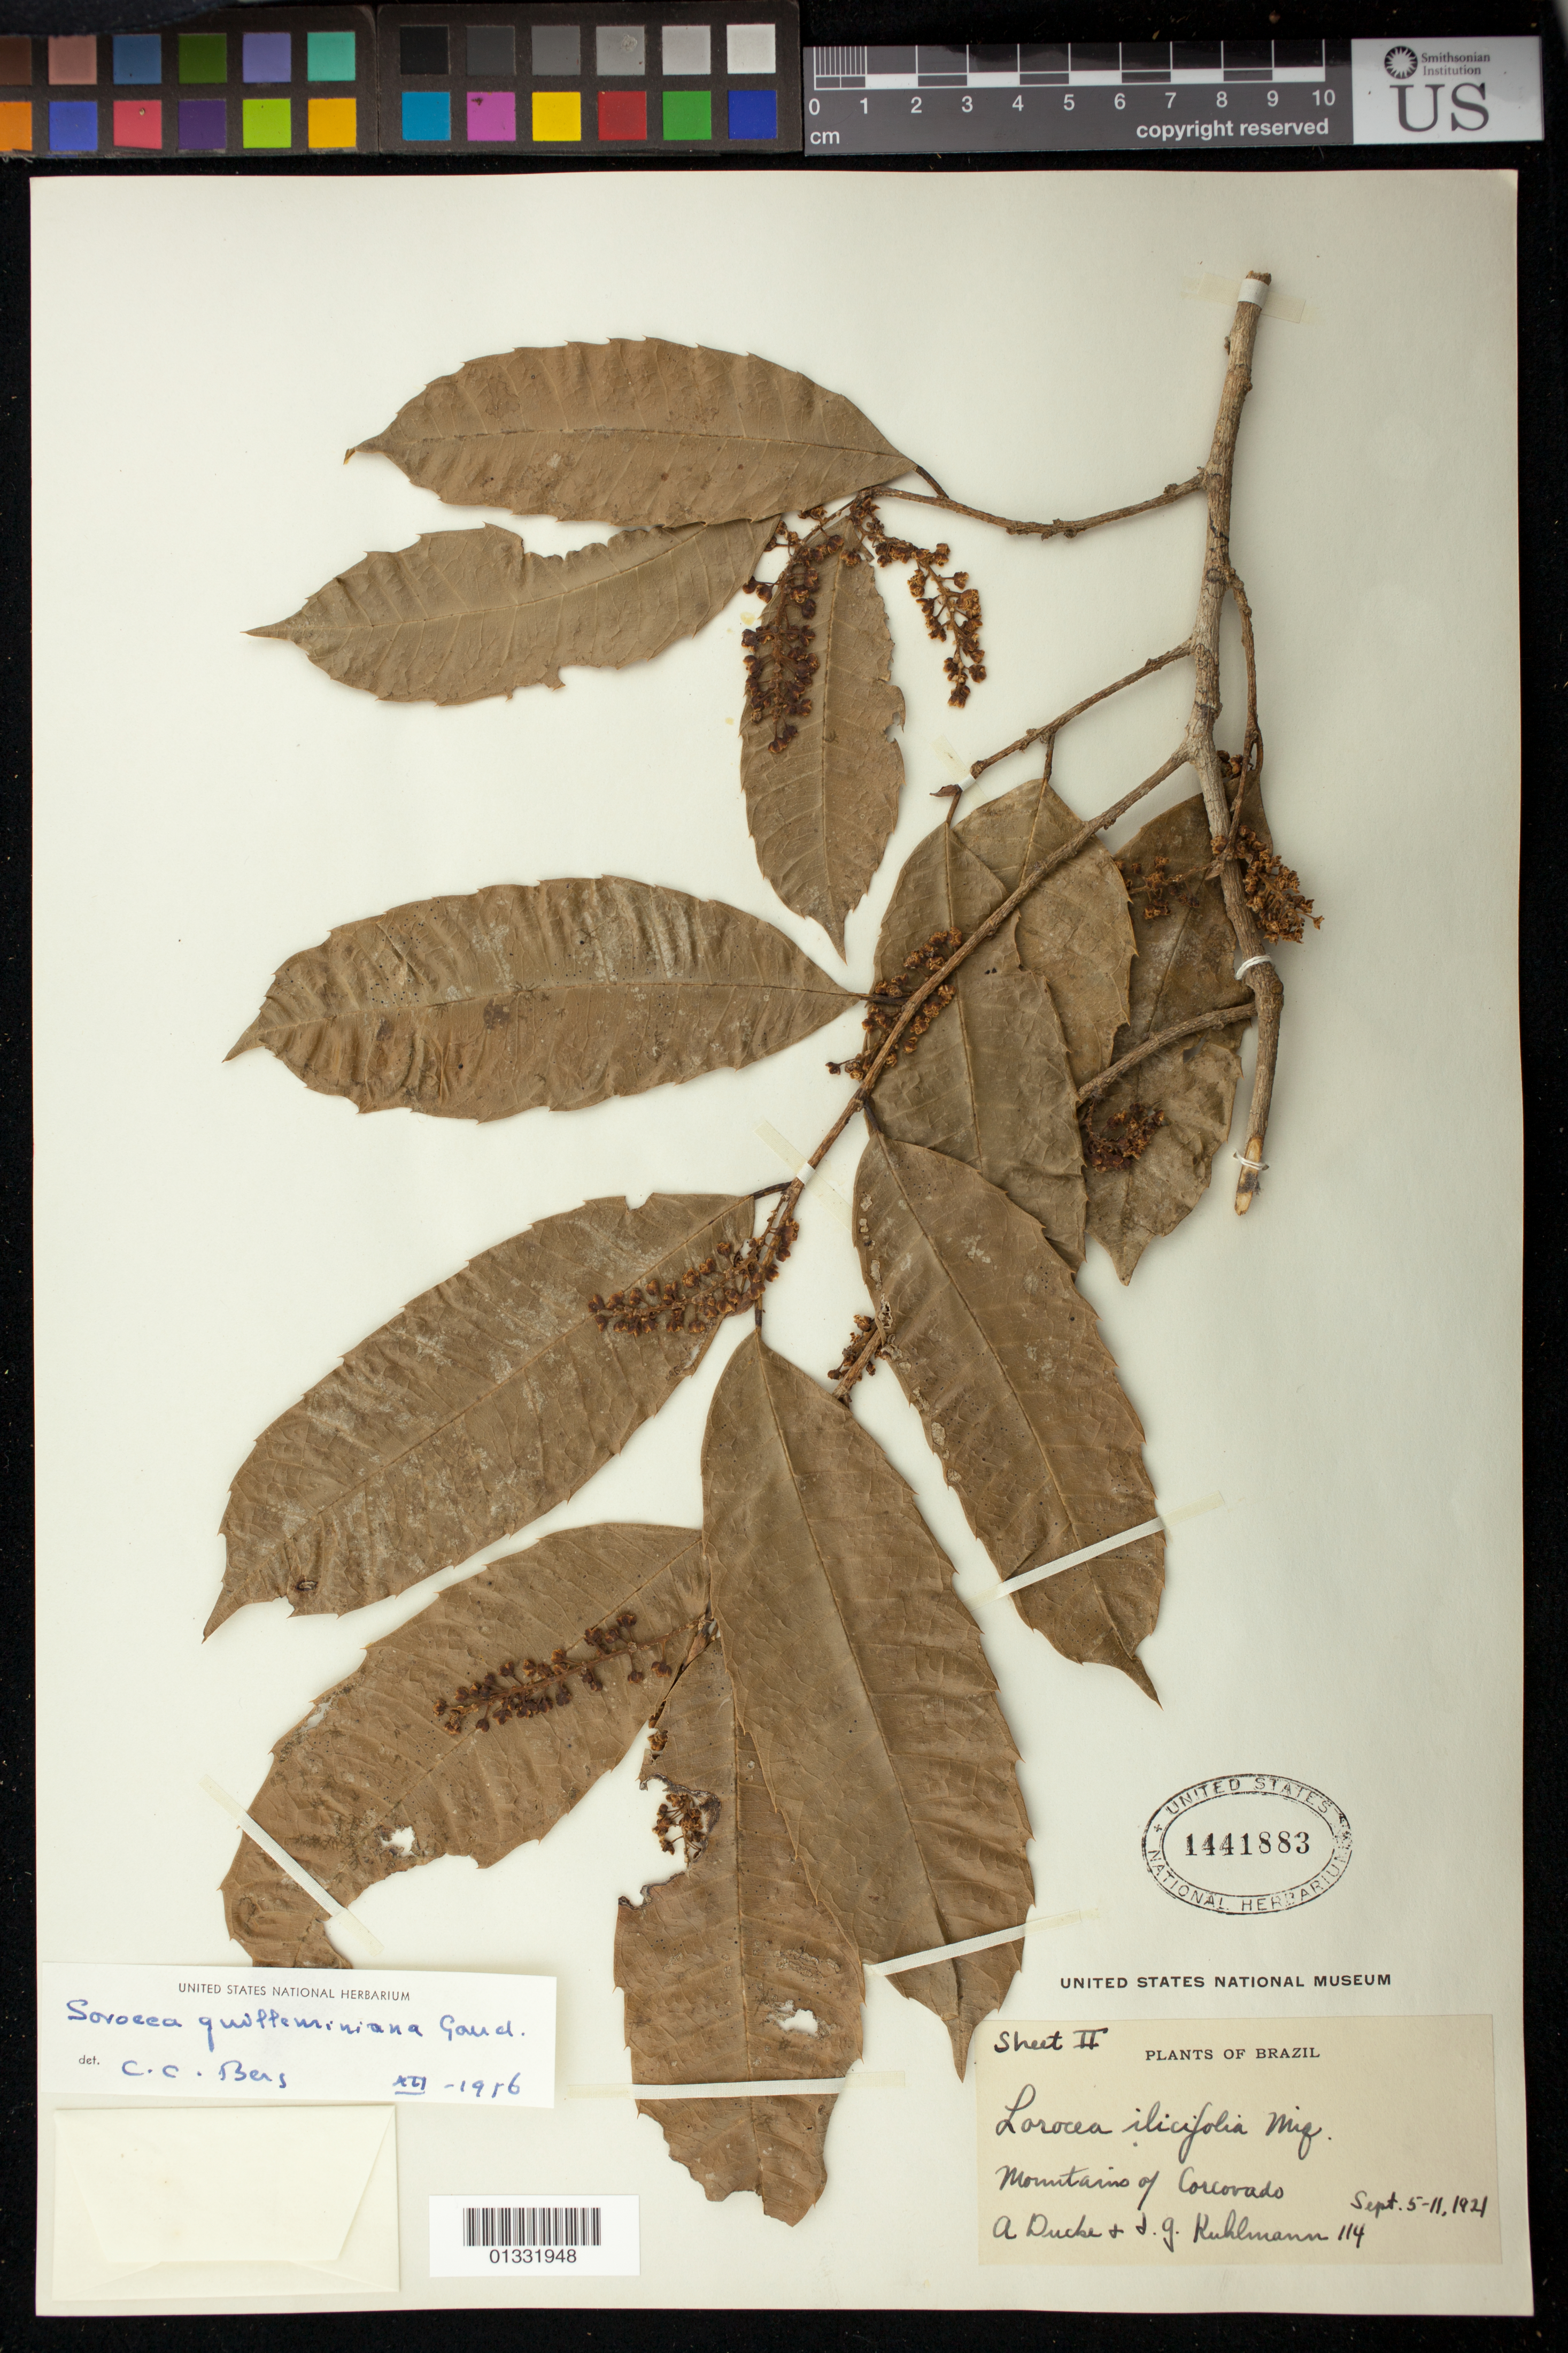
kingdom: Plantae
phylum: Tracheophyta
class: Magnoliopsida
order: Rosales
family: Moraceae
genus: Sorocea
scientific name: Sorocea guilleminiana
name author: Gaudich.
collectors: A. Ducke & J. G. Kuhlmann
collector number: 114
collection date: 1921-09-05/1921-09-11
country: Brazil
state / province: Rio de Janeiro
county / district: Rio de Janeiro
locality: Mountains of Corcovado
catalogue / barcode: US 1441883